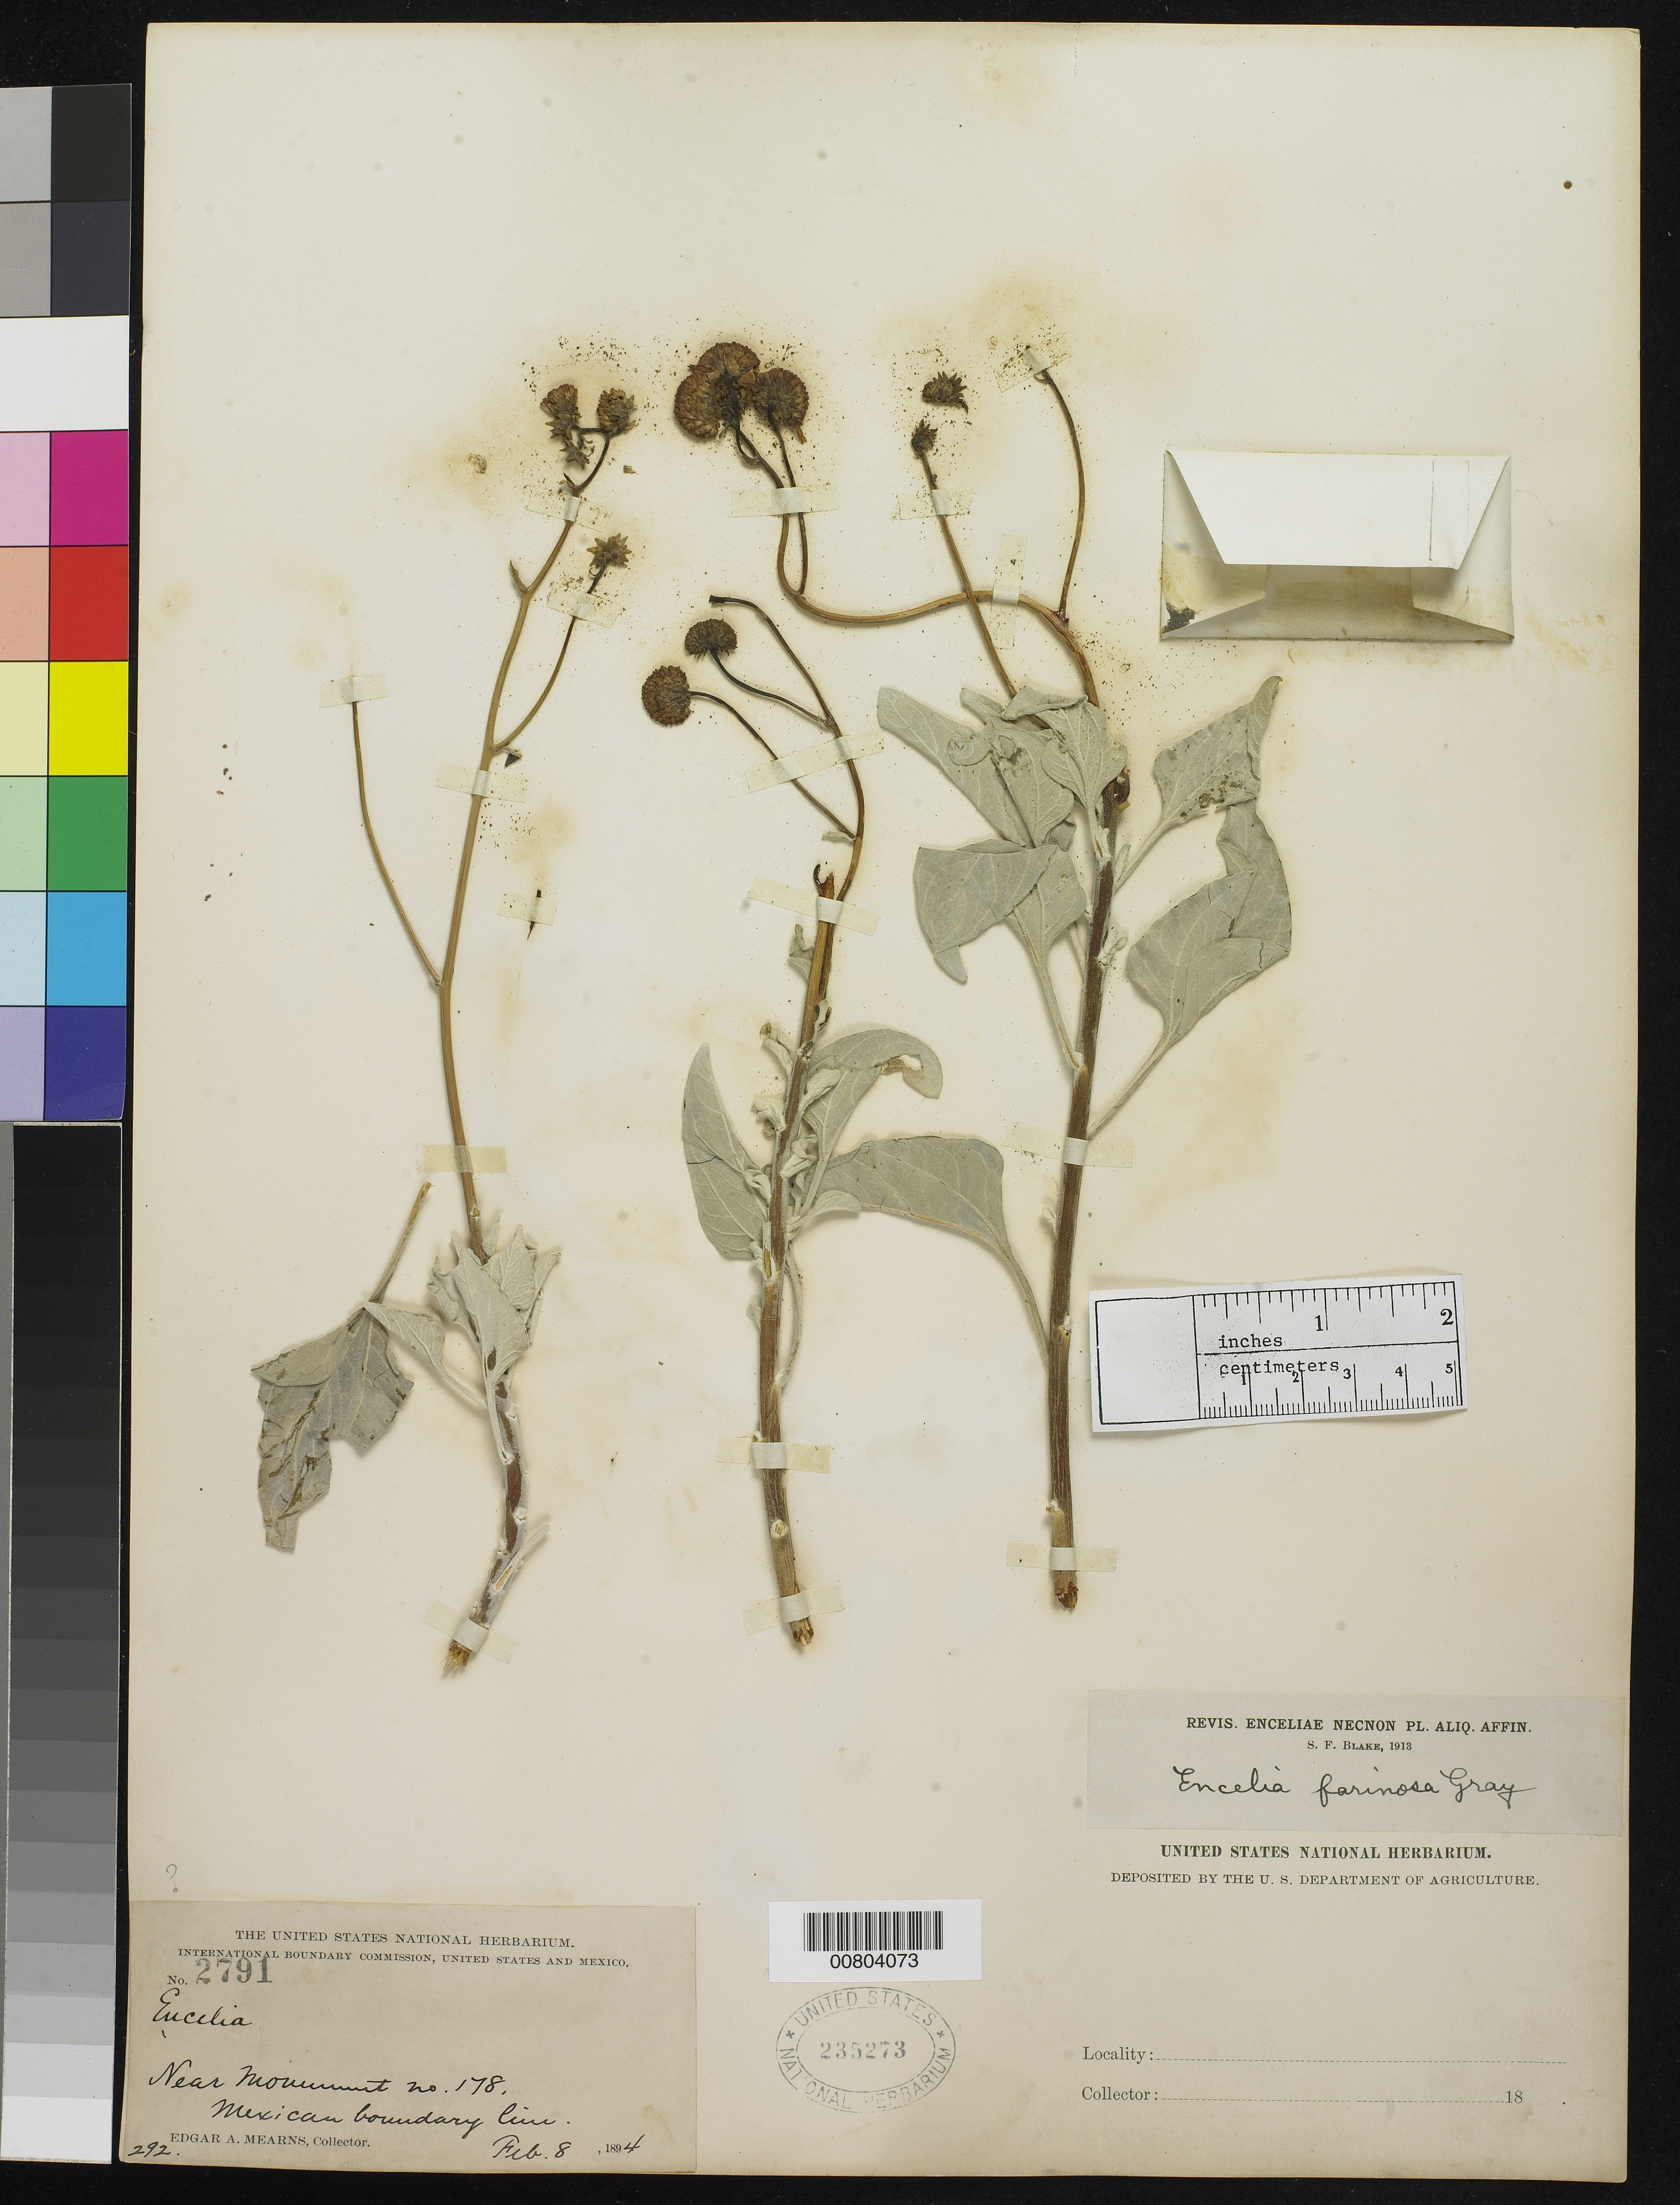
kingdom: Plantae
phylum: Tracheophyta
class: Magnoliopsida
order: Asterales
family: Asteraceae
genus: Encelia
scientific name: Encelia farinosa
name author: A. Gray ex Torr. in Emory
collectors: E. A. Mearns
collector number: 2791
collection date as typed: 08 Feb 1894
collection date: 1894-02-08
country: United States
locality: Near Monument no. 178, Mexican Boundary Line.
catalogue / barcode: US 235273